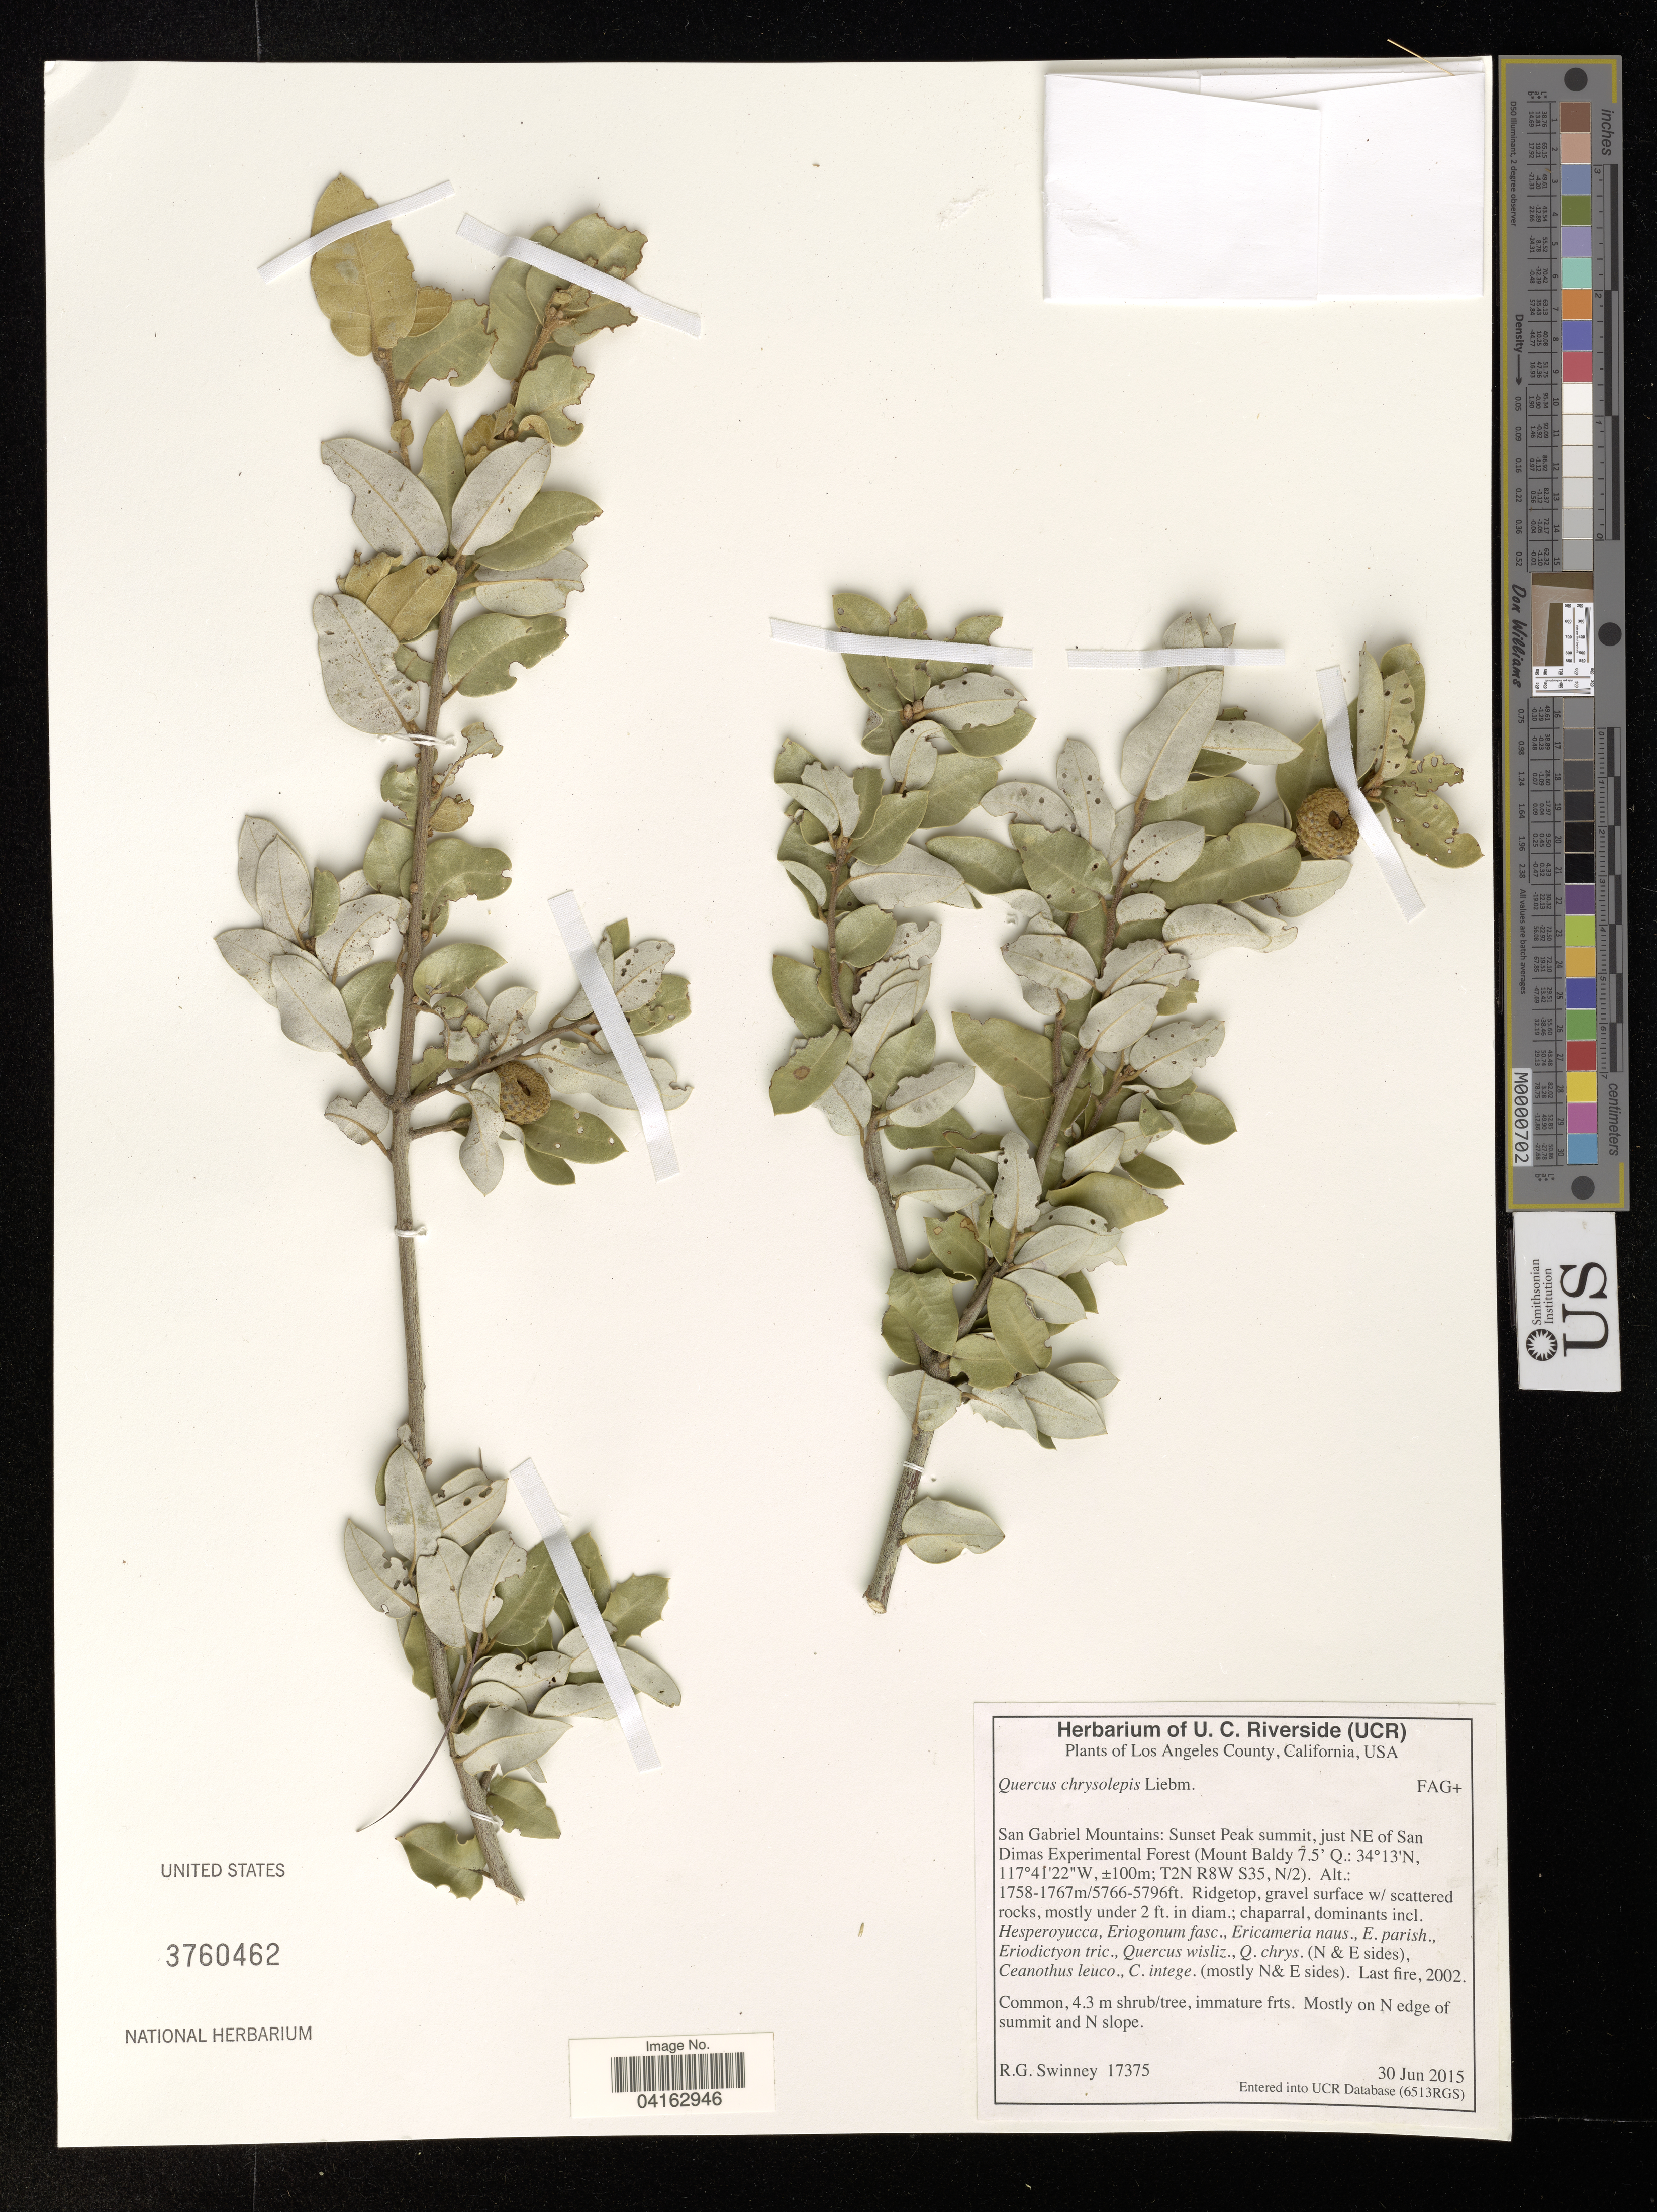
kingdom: Plantae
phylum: Tracheophyta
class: Magnoliopsida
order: Fagales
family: Fagaceae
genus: Quercus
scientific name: Quercus chrysolepis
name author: Liebm.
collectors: R. Swinney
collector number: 17375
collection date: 2015-06-30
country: United States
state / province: California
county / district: Los Angeles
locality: Los Angeles County. San Gabriel Mountains: Sunset Peak summit, just NE of San Dimas Experimental Forest.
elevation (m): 1758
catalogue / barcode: US 3760462